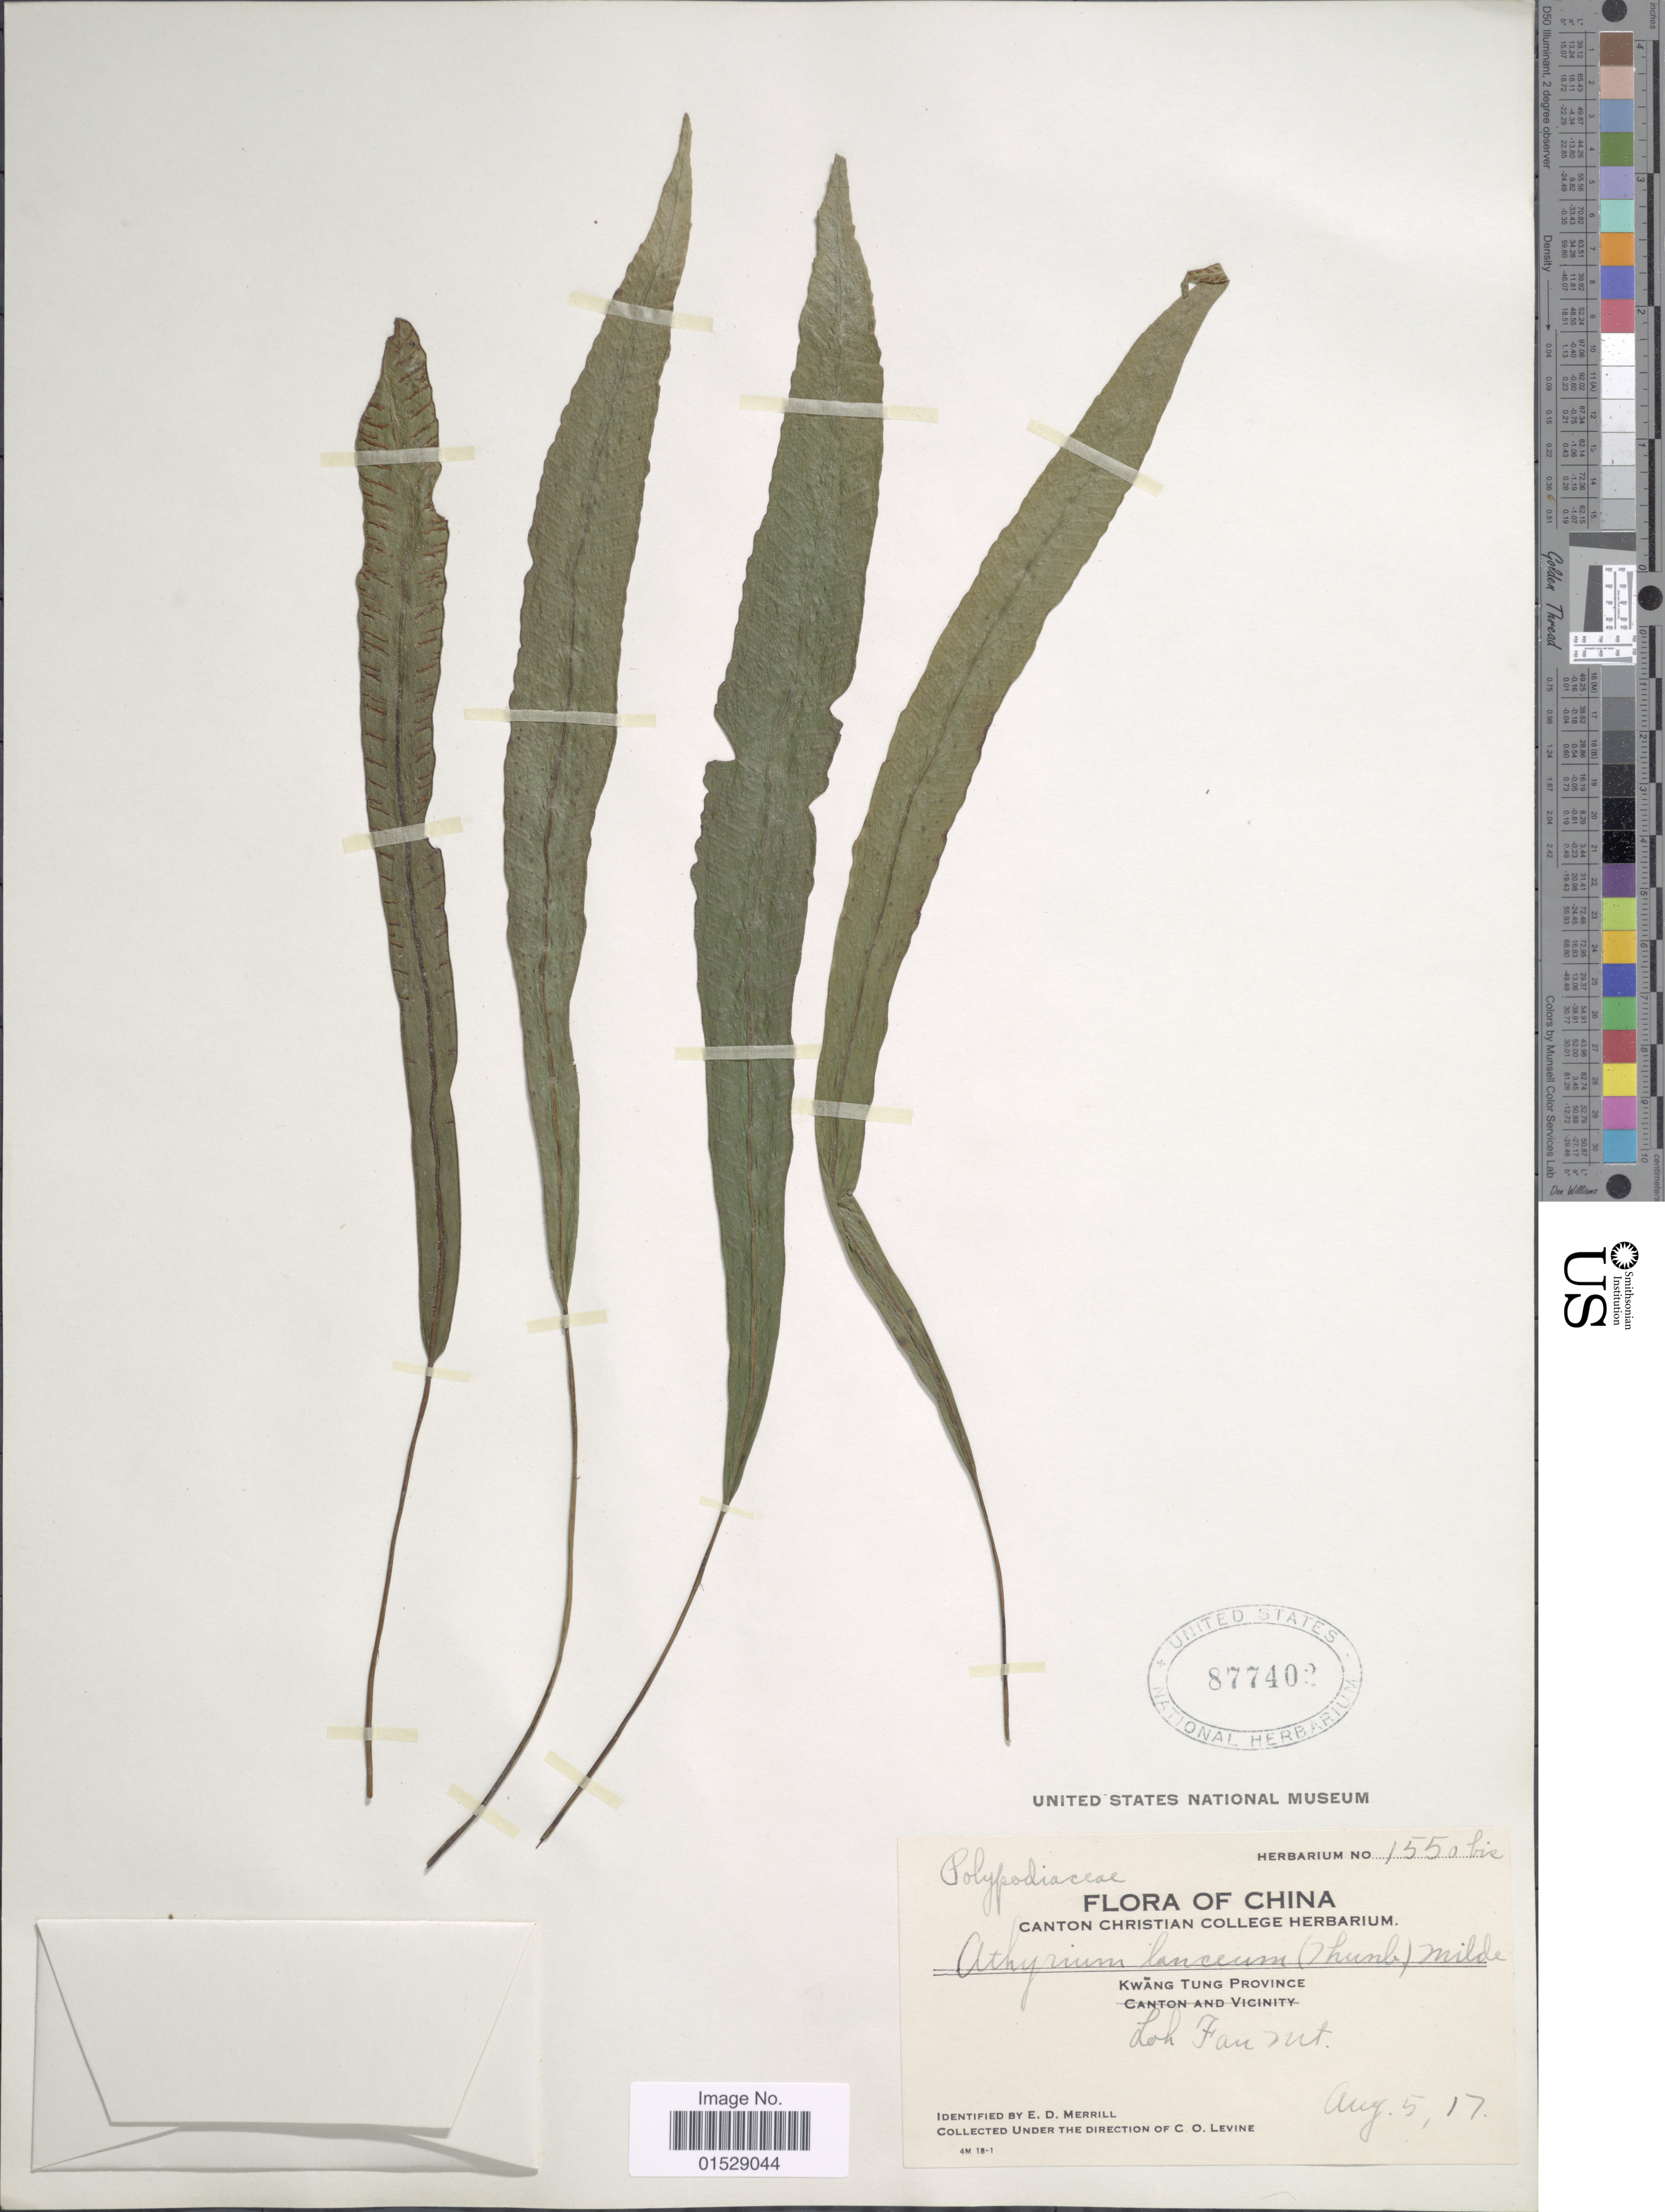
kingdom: Plantae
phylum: Tracheophyta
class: Polypodiopsida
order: Polypodiales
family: Athyriaceae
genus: Deparia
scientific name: Deparia lancea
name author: (Thunb.) Fraser-Jenk.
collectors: C. O. Levine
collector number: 1550 bis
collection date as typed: Transcribed d/m/y: 5/8/17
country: China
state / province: Guangdong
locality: Kwang Tung province, Loh Fau Mt.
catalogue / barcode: US 877402